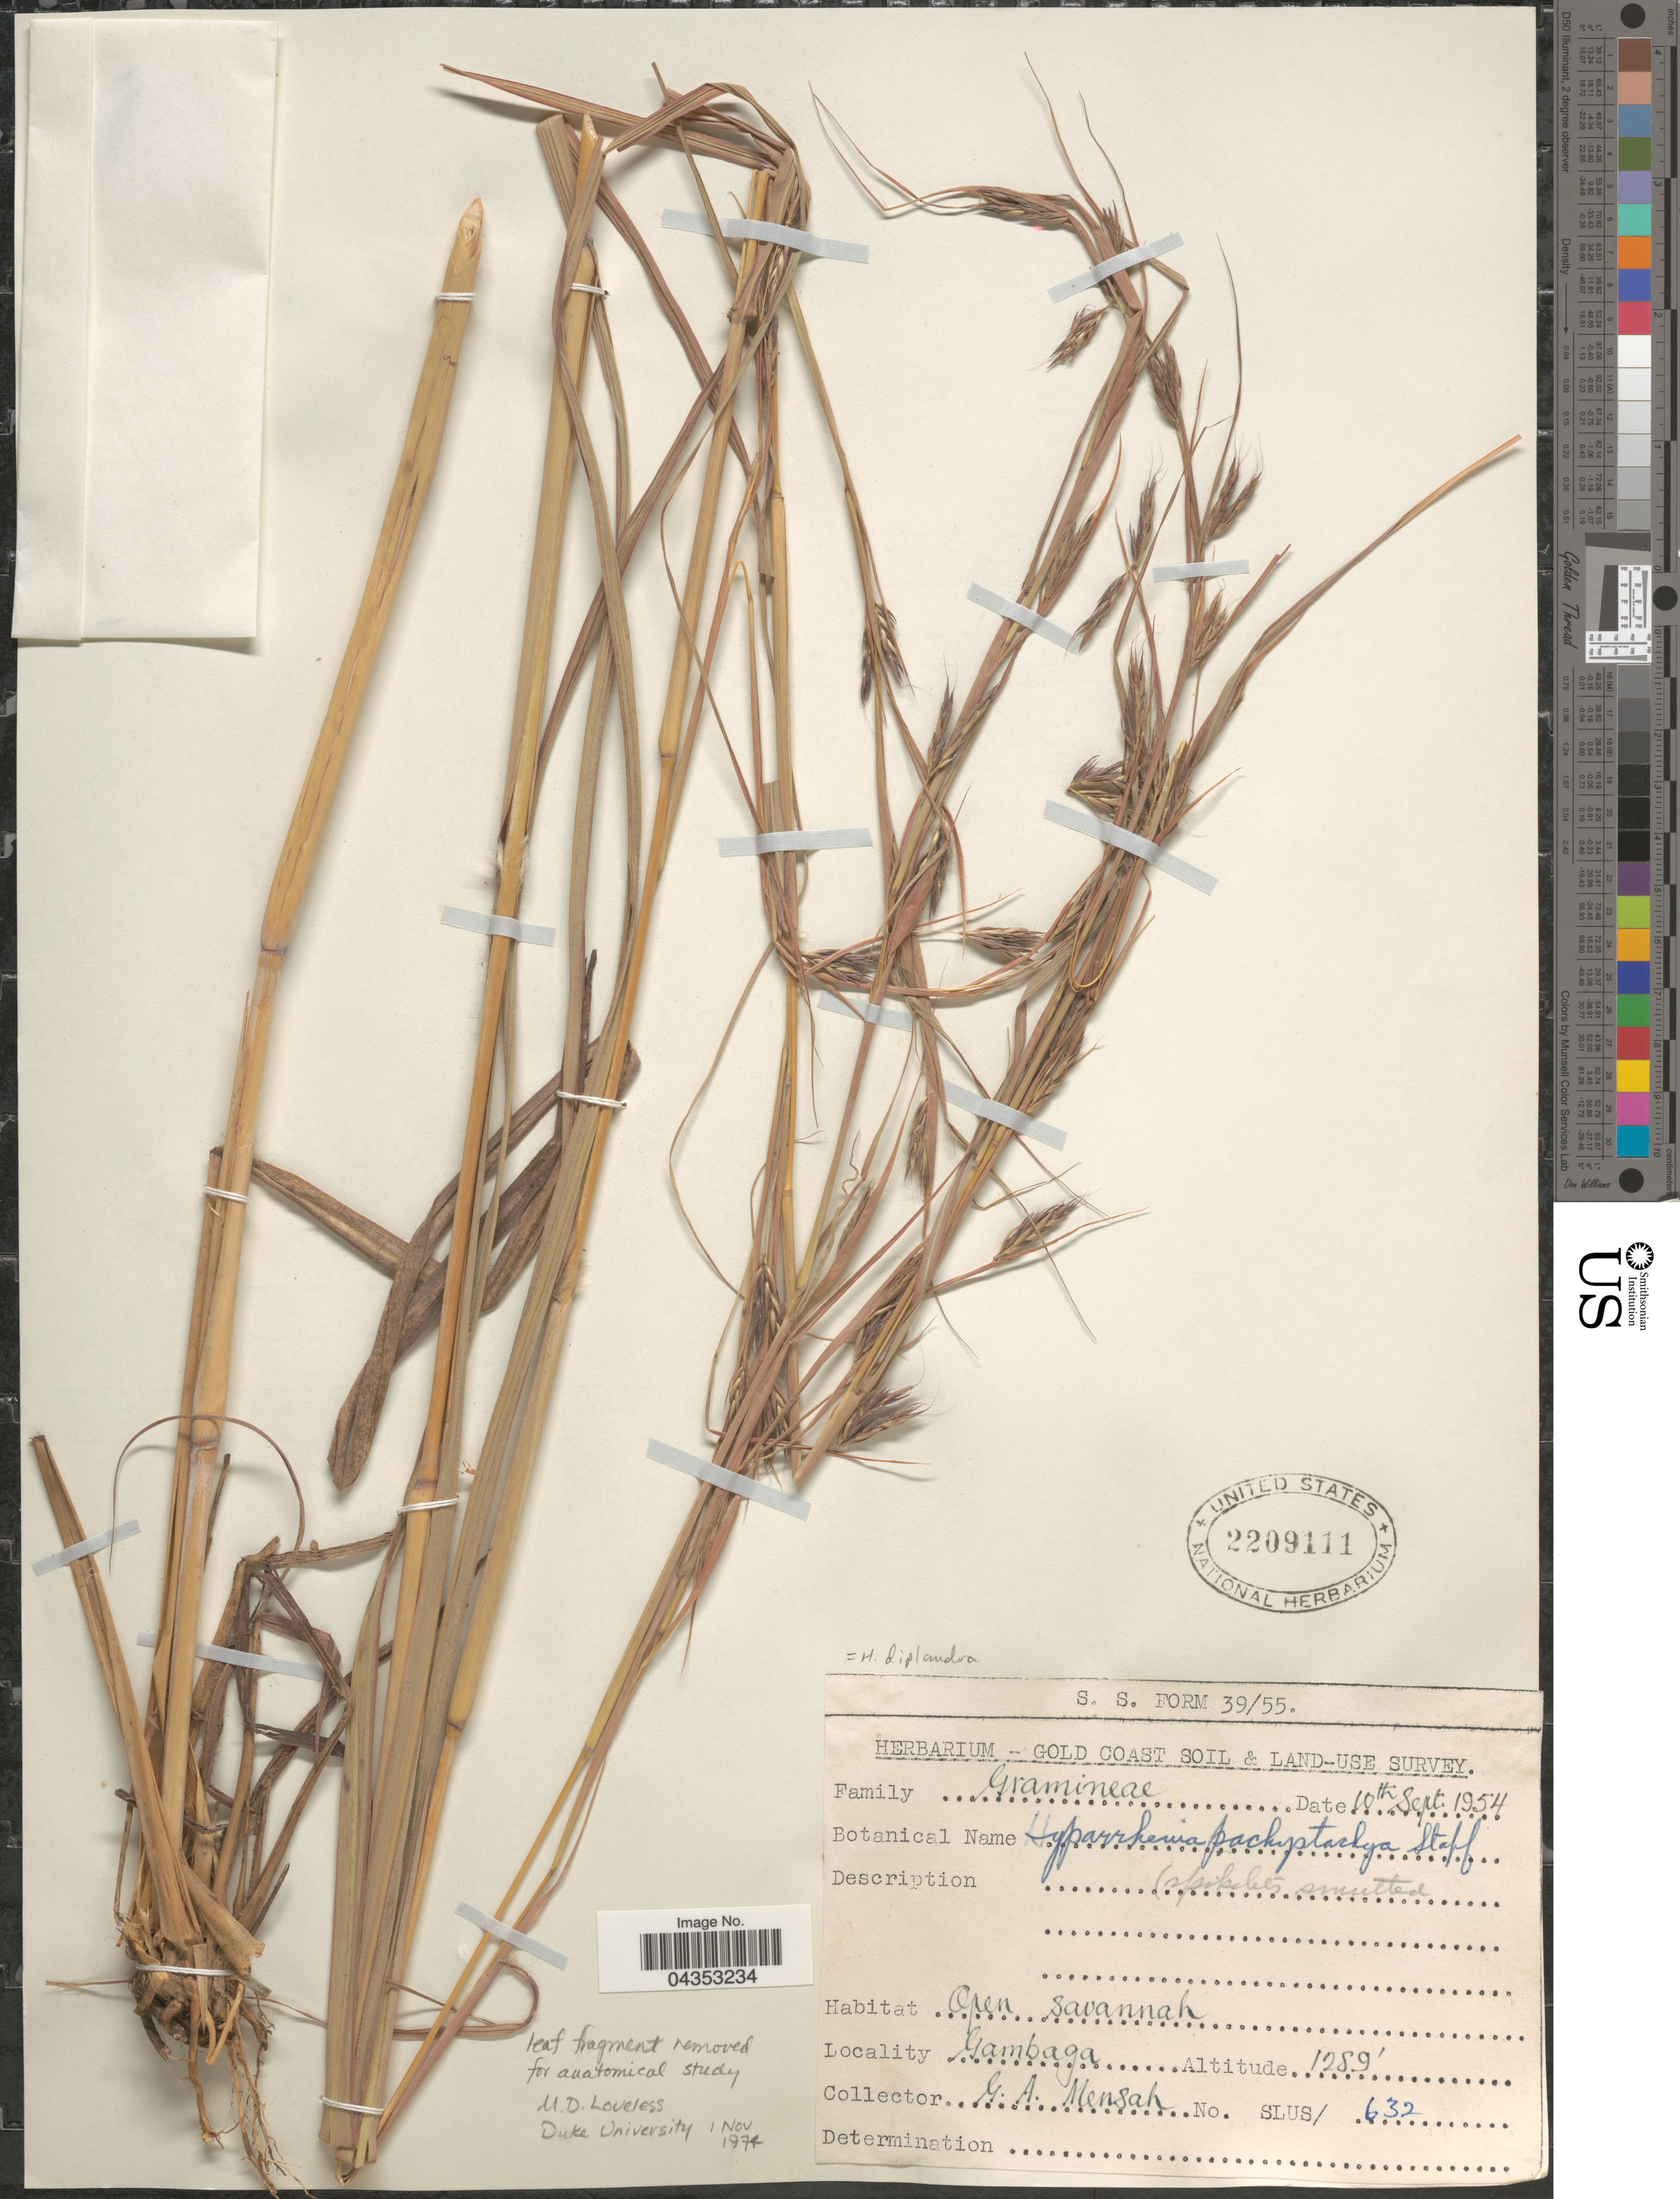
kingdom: Plantae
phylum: Tracheophyta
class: Liliopsida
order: Poales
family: Poaceae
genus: Hyparrhenia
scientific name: Hyparrhenia diplandra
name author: (Hack.) Stapf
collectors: G. Mensah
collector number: SLUS/632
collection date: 1954-09-10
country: Ghana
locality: Gold Coast Soil & Land-Use Survey. Gambaga.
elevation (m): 393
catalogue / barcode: US 2209111